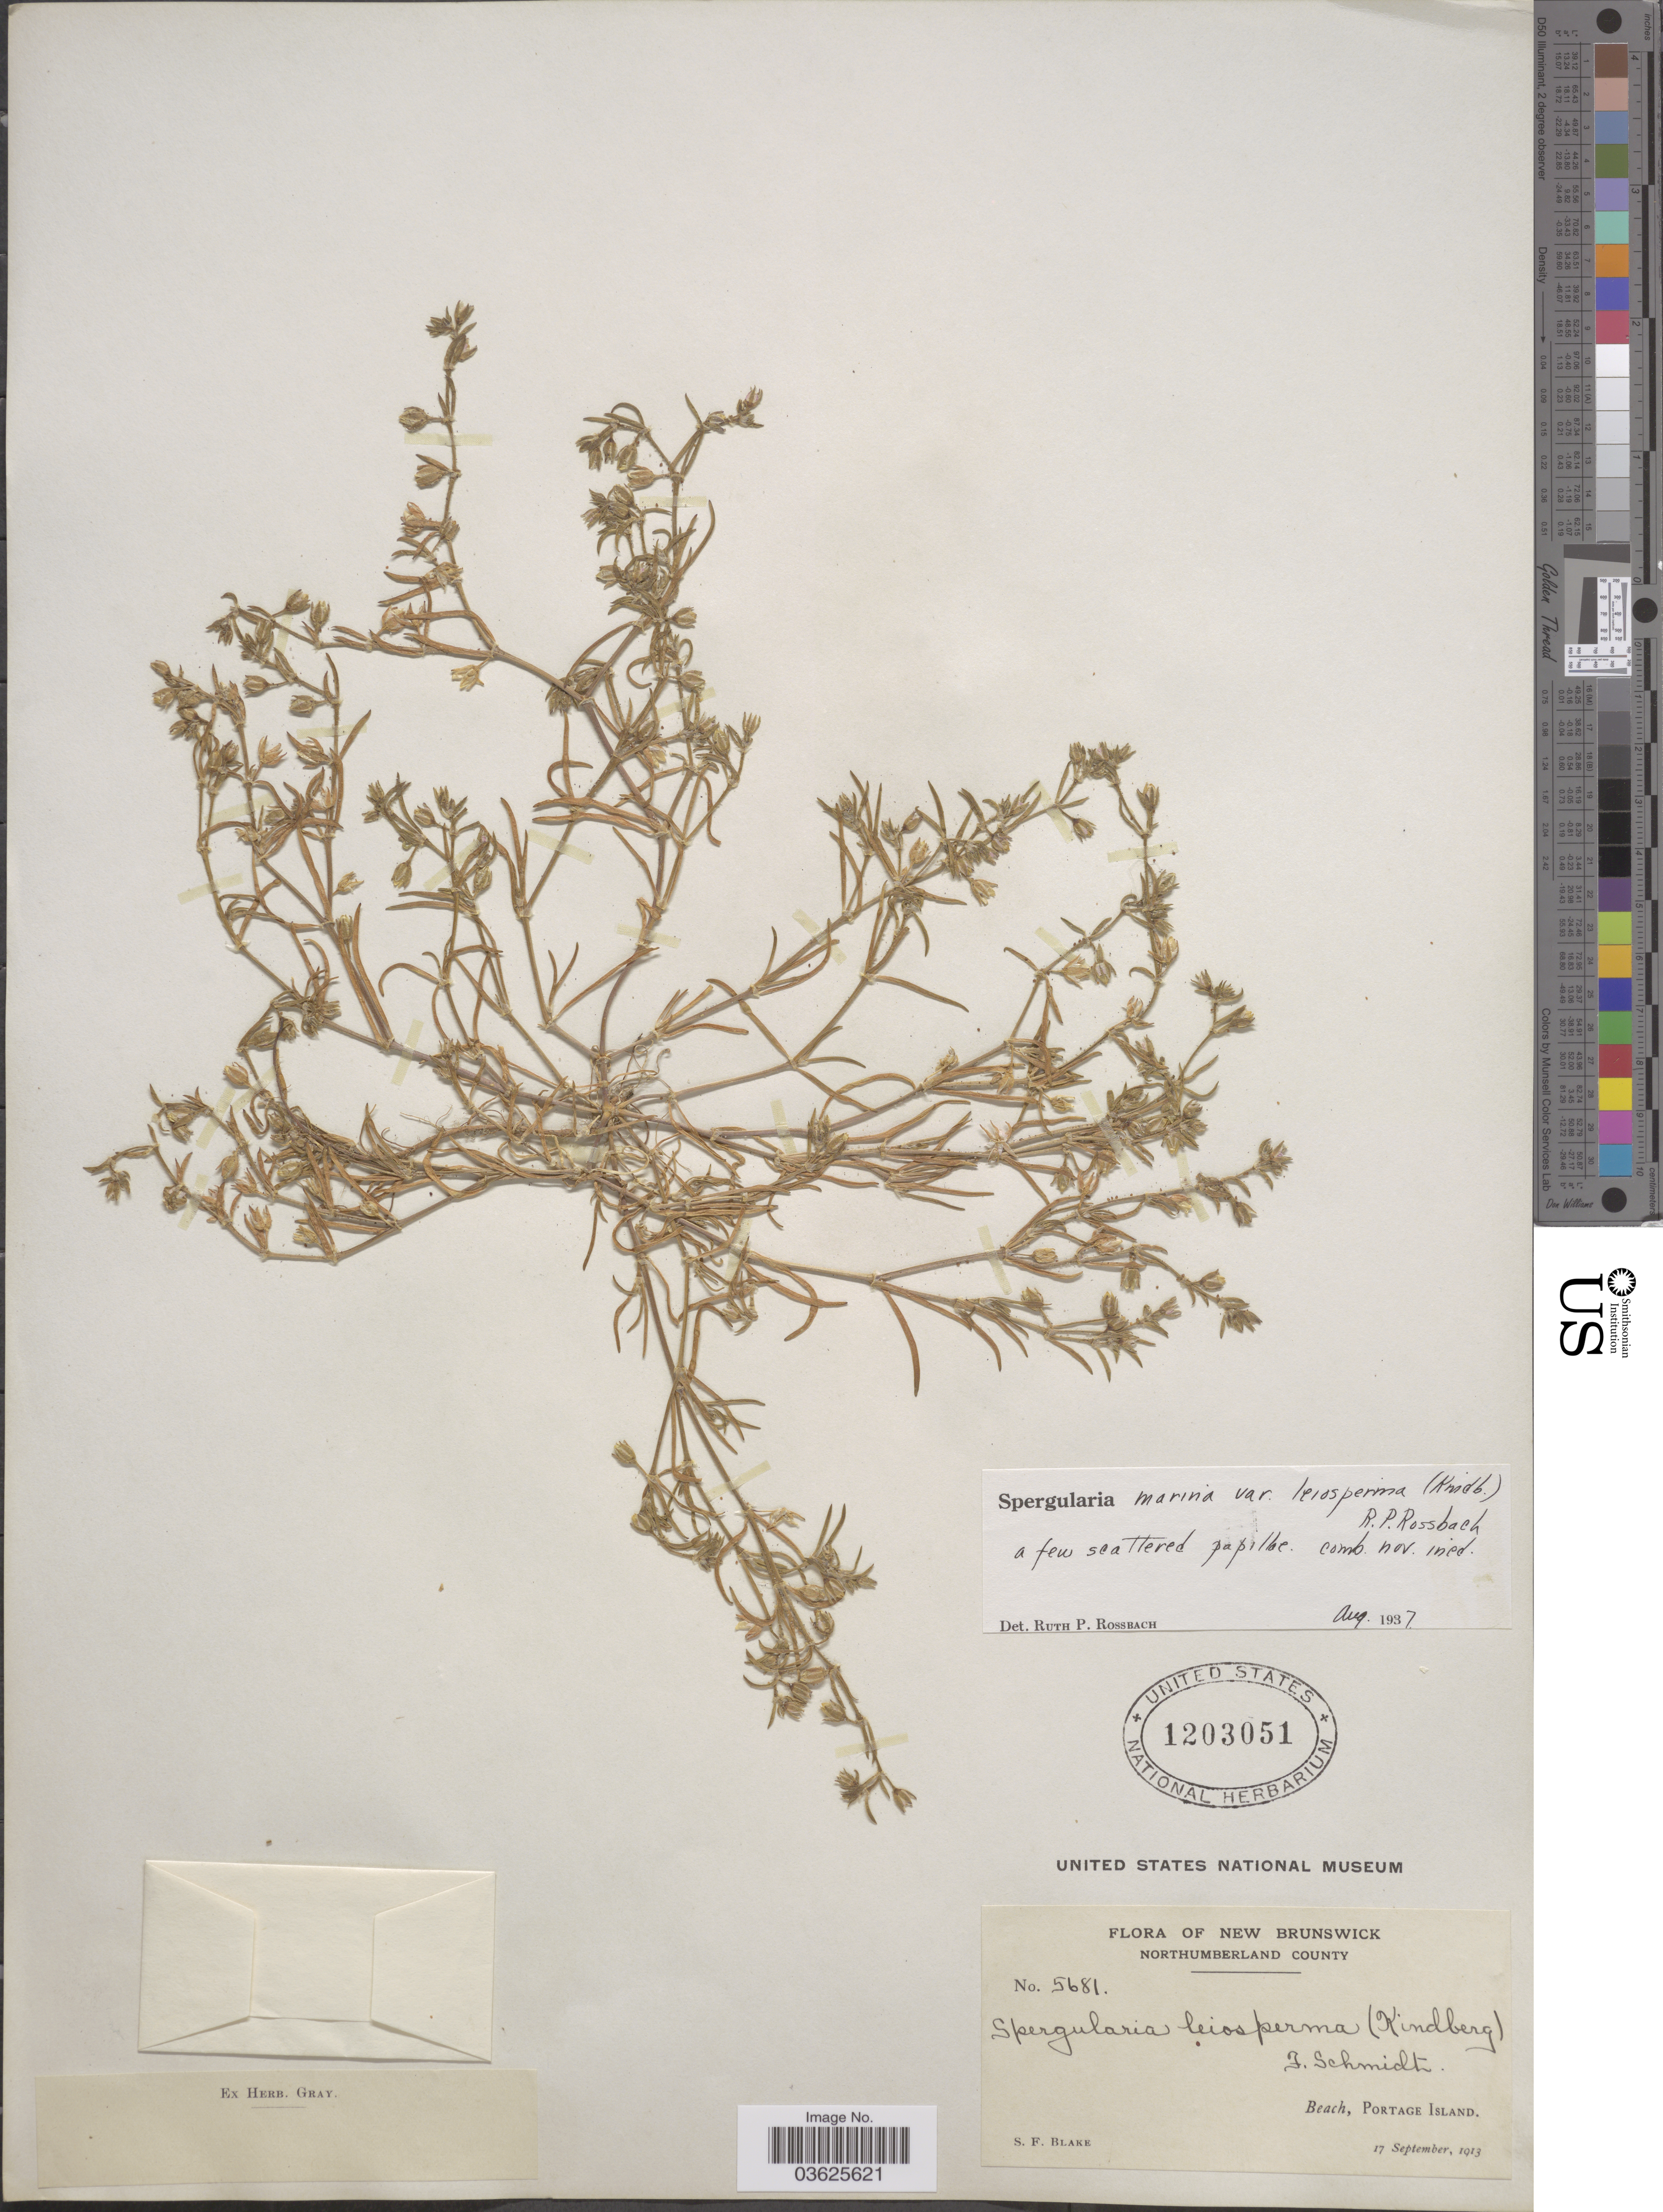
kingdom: Plantae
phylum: Tracheophyta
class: Magnoliopsida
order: Caryophyllales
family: Caryophyllaceae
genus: Spergularia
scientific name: Spergularia marina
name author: (L.) Griseb.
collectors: S. Blake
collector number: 5681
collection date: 1913-09-17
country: Canada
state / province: New Brunswick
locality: Northumberland County. Portage Island.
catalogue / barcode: US 1203051